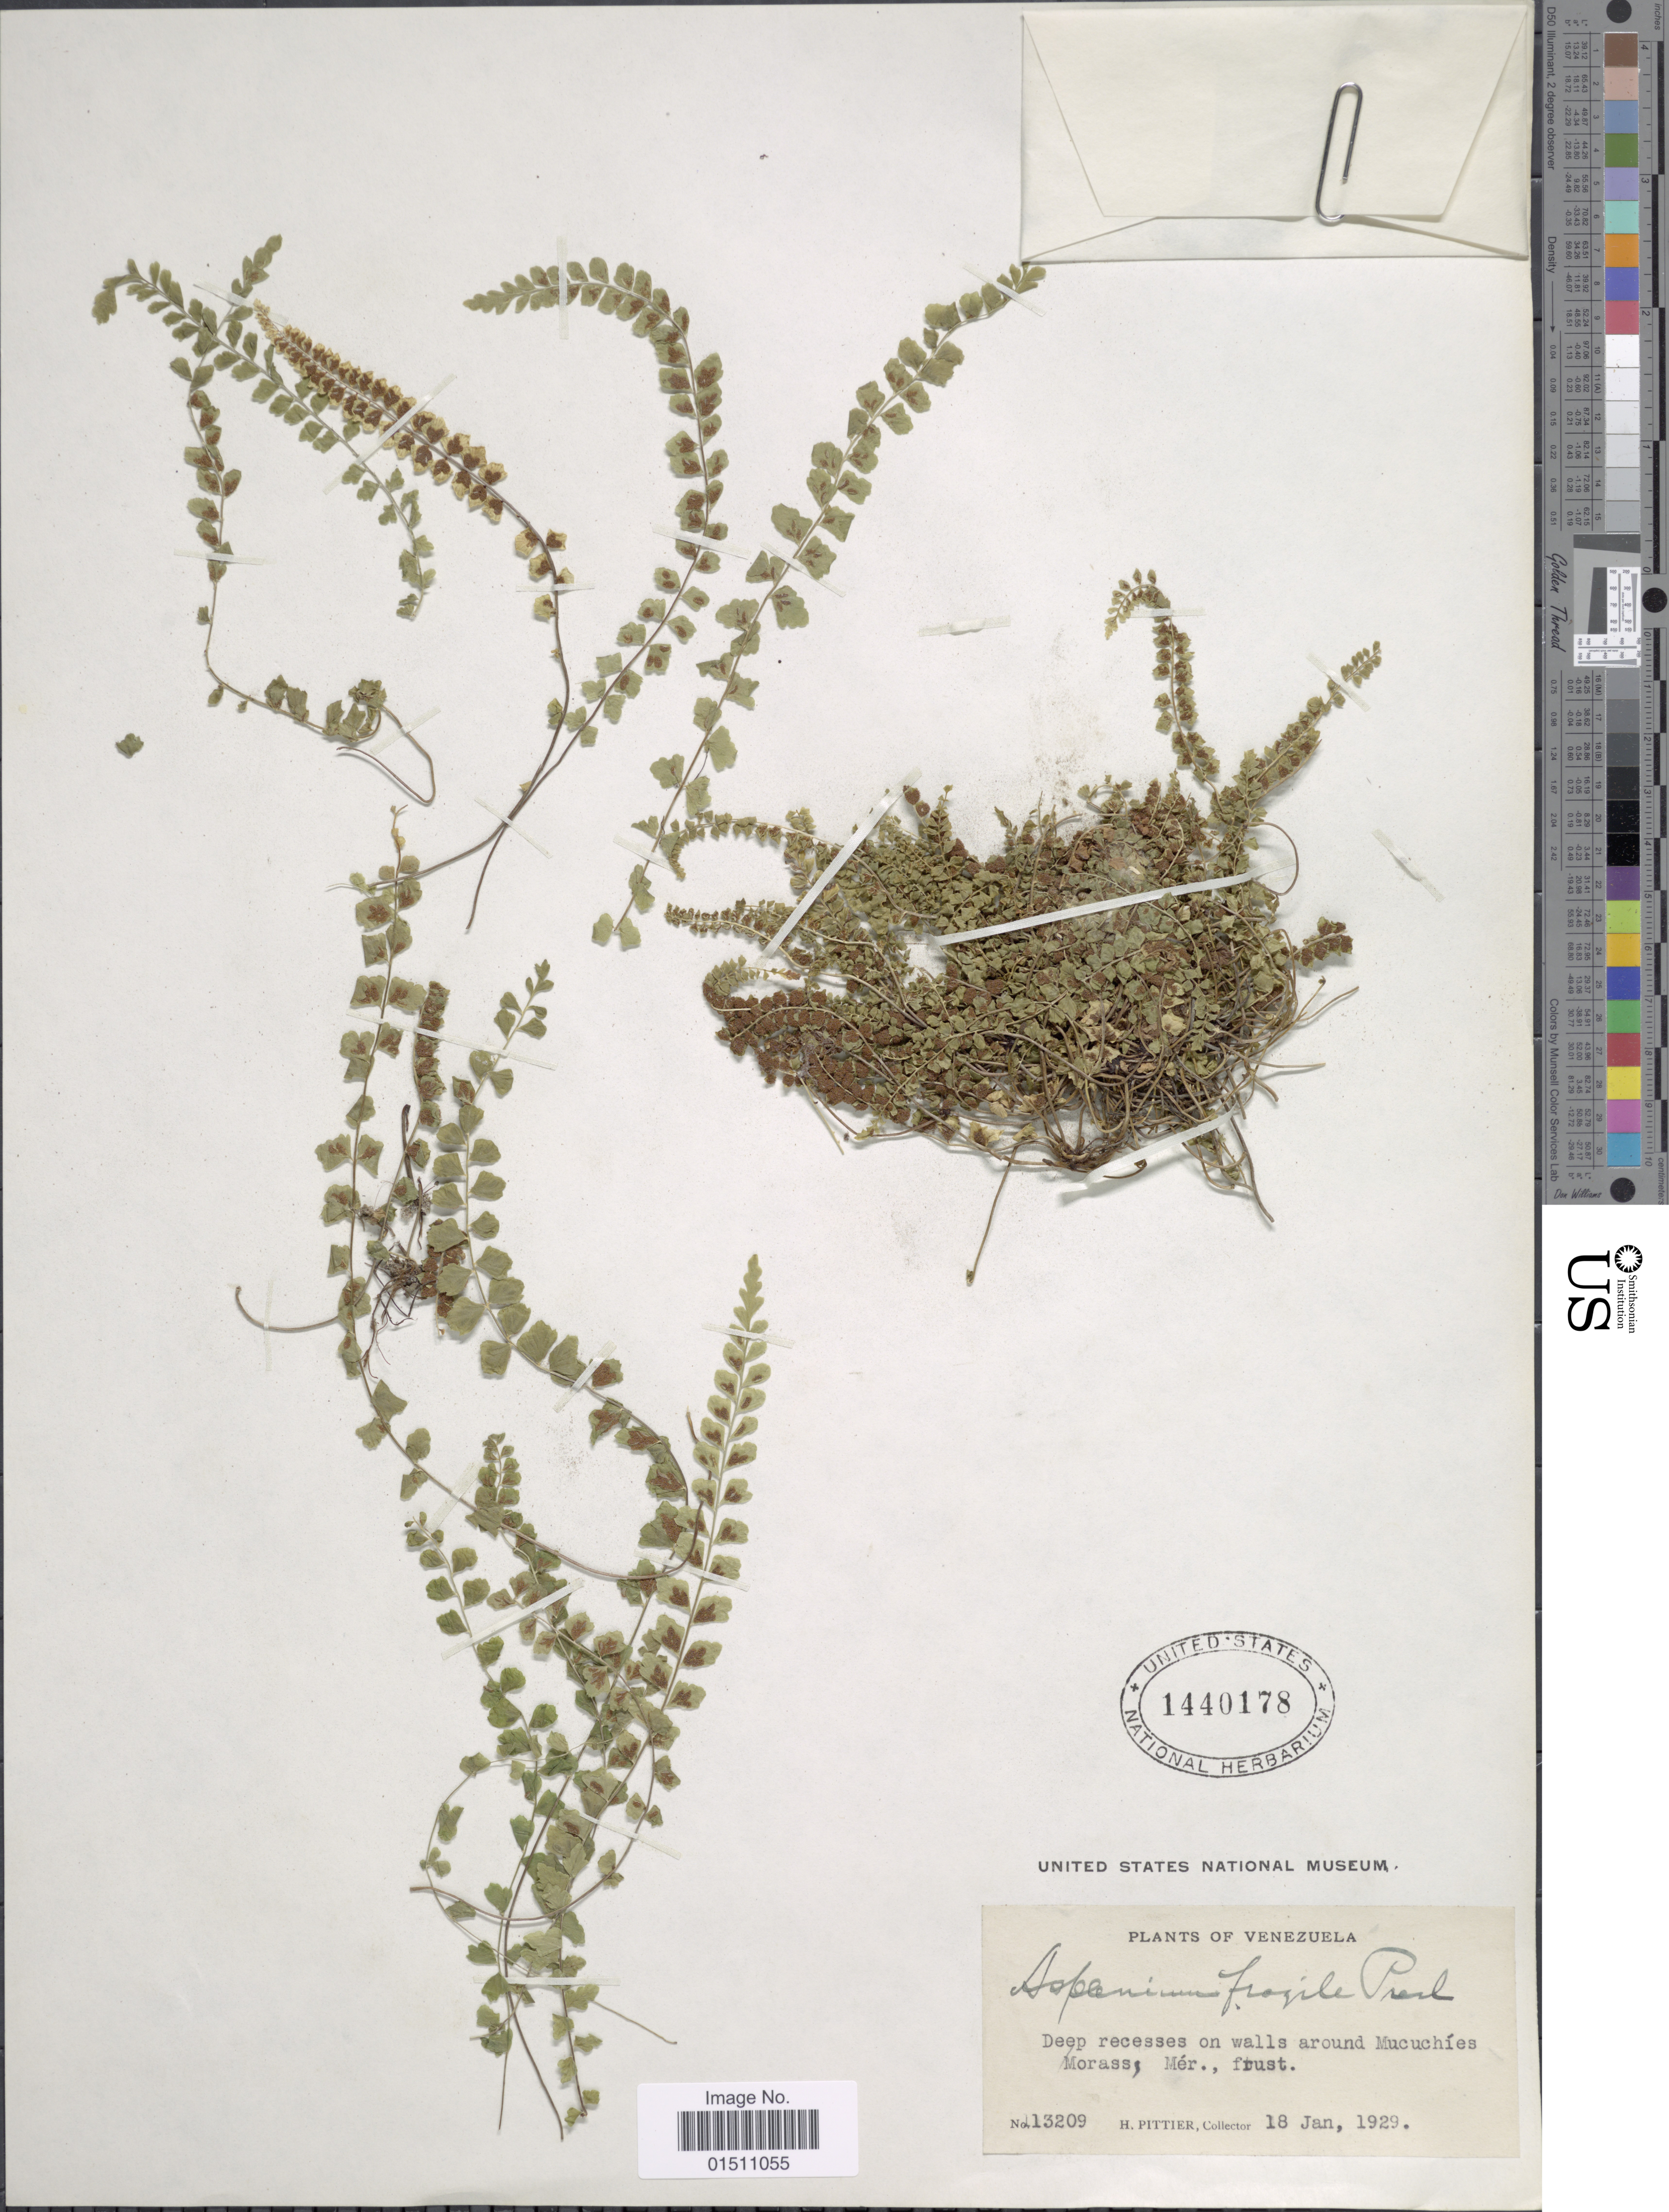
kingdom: Plantae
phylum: Tracheophyta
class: Polypodiopsida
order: Polypodiales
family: Aspleniaceae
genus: Asplenium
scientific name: Asplenium fragile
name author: C. Presl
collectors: H. F. Pittier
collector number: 13209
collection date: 1929-01-18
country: Venezuela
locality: Venezuela, Deep recesses on walls around Mucuchies Morass.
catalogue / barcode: US 1440178